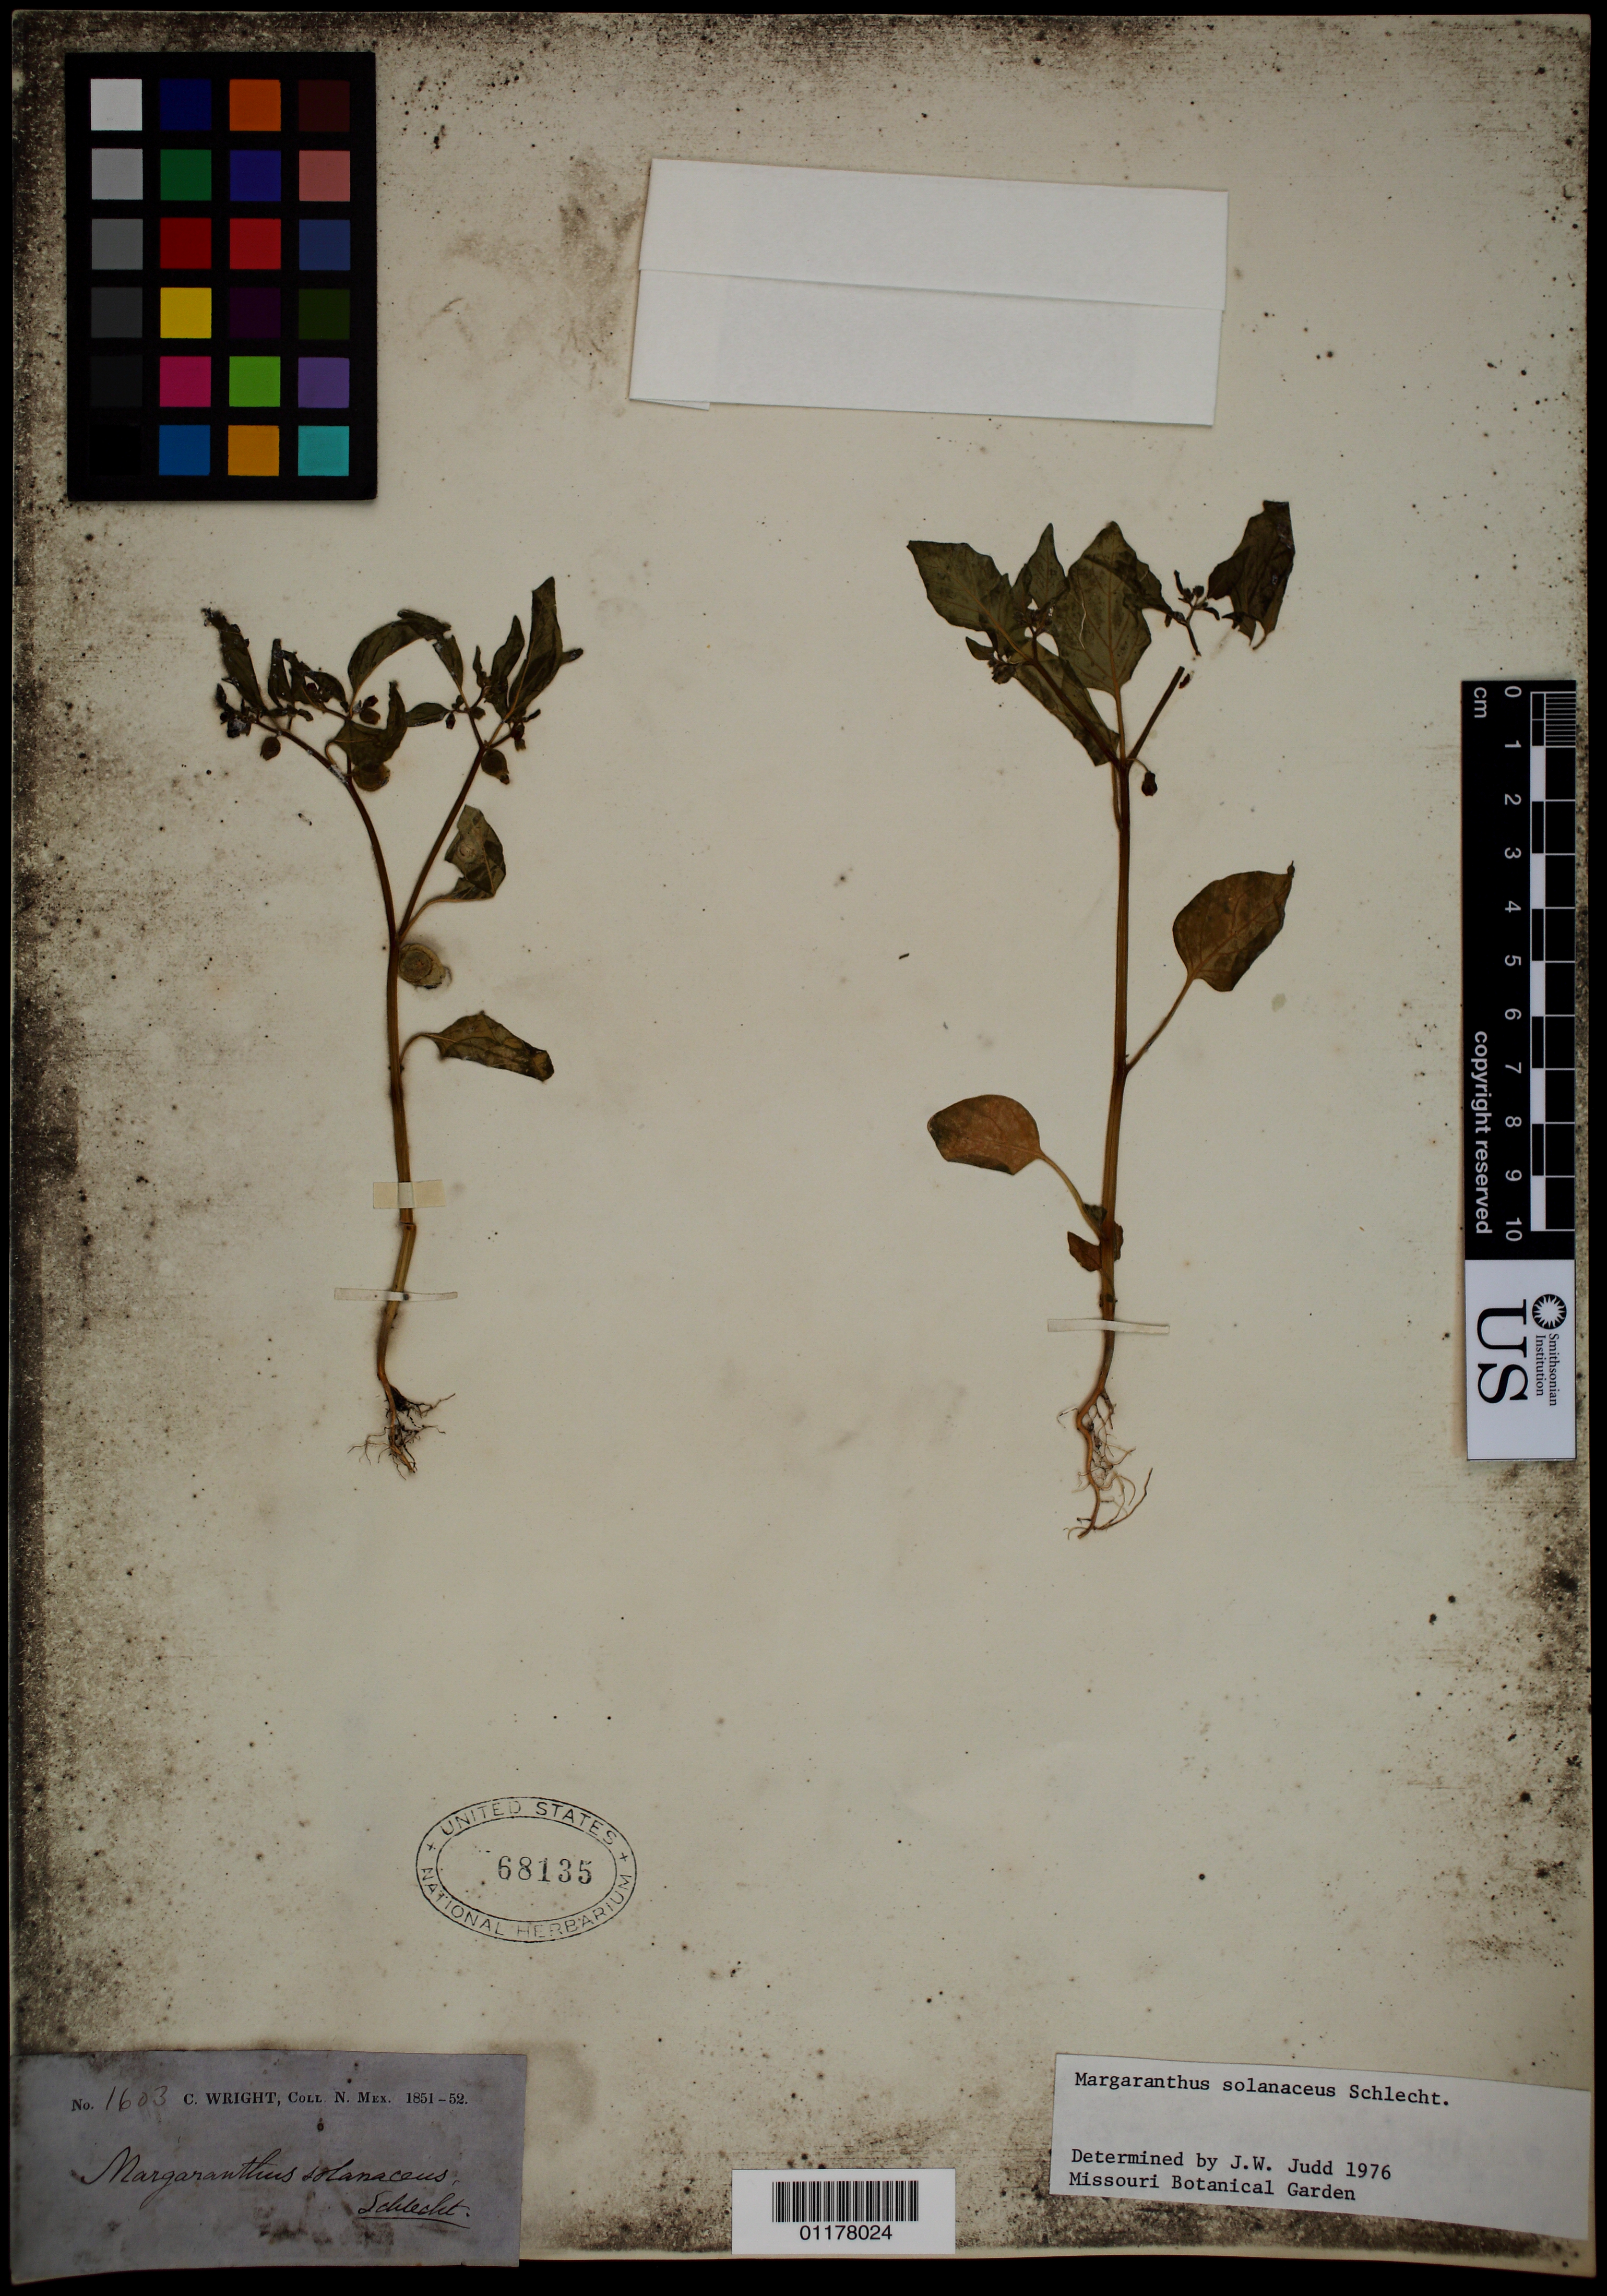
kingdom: Plantae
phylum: Tracheophyta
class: Magnoliopsida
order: Solanales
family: Solanaceae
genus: Margaranthus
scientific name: Margaranthus solanaceus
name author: Schltdl.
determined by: Judd, J. W.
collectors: C. Wright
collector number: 1603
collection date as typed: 1851 to -- --- 1852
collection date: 1851/1852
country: United States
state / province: New Mexico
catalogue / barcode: US 68135